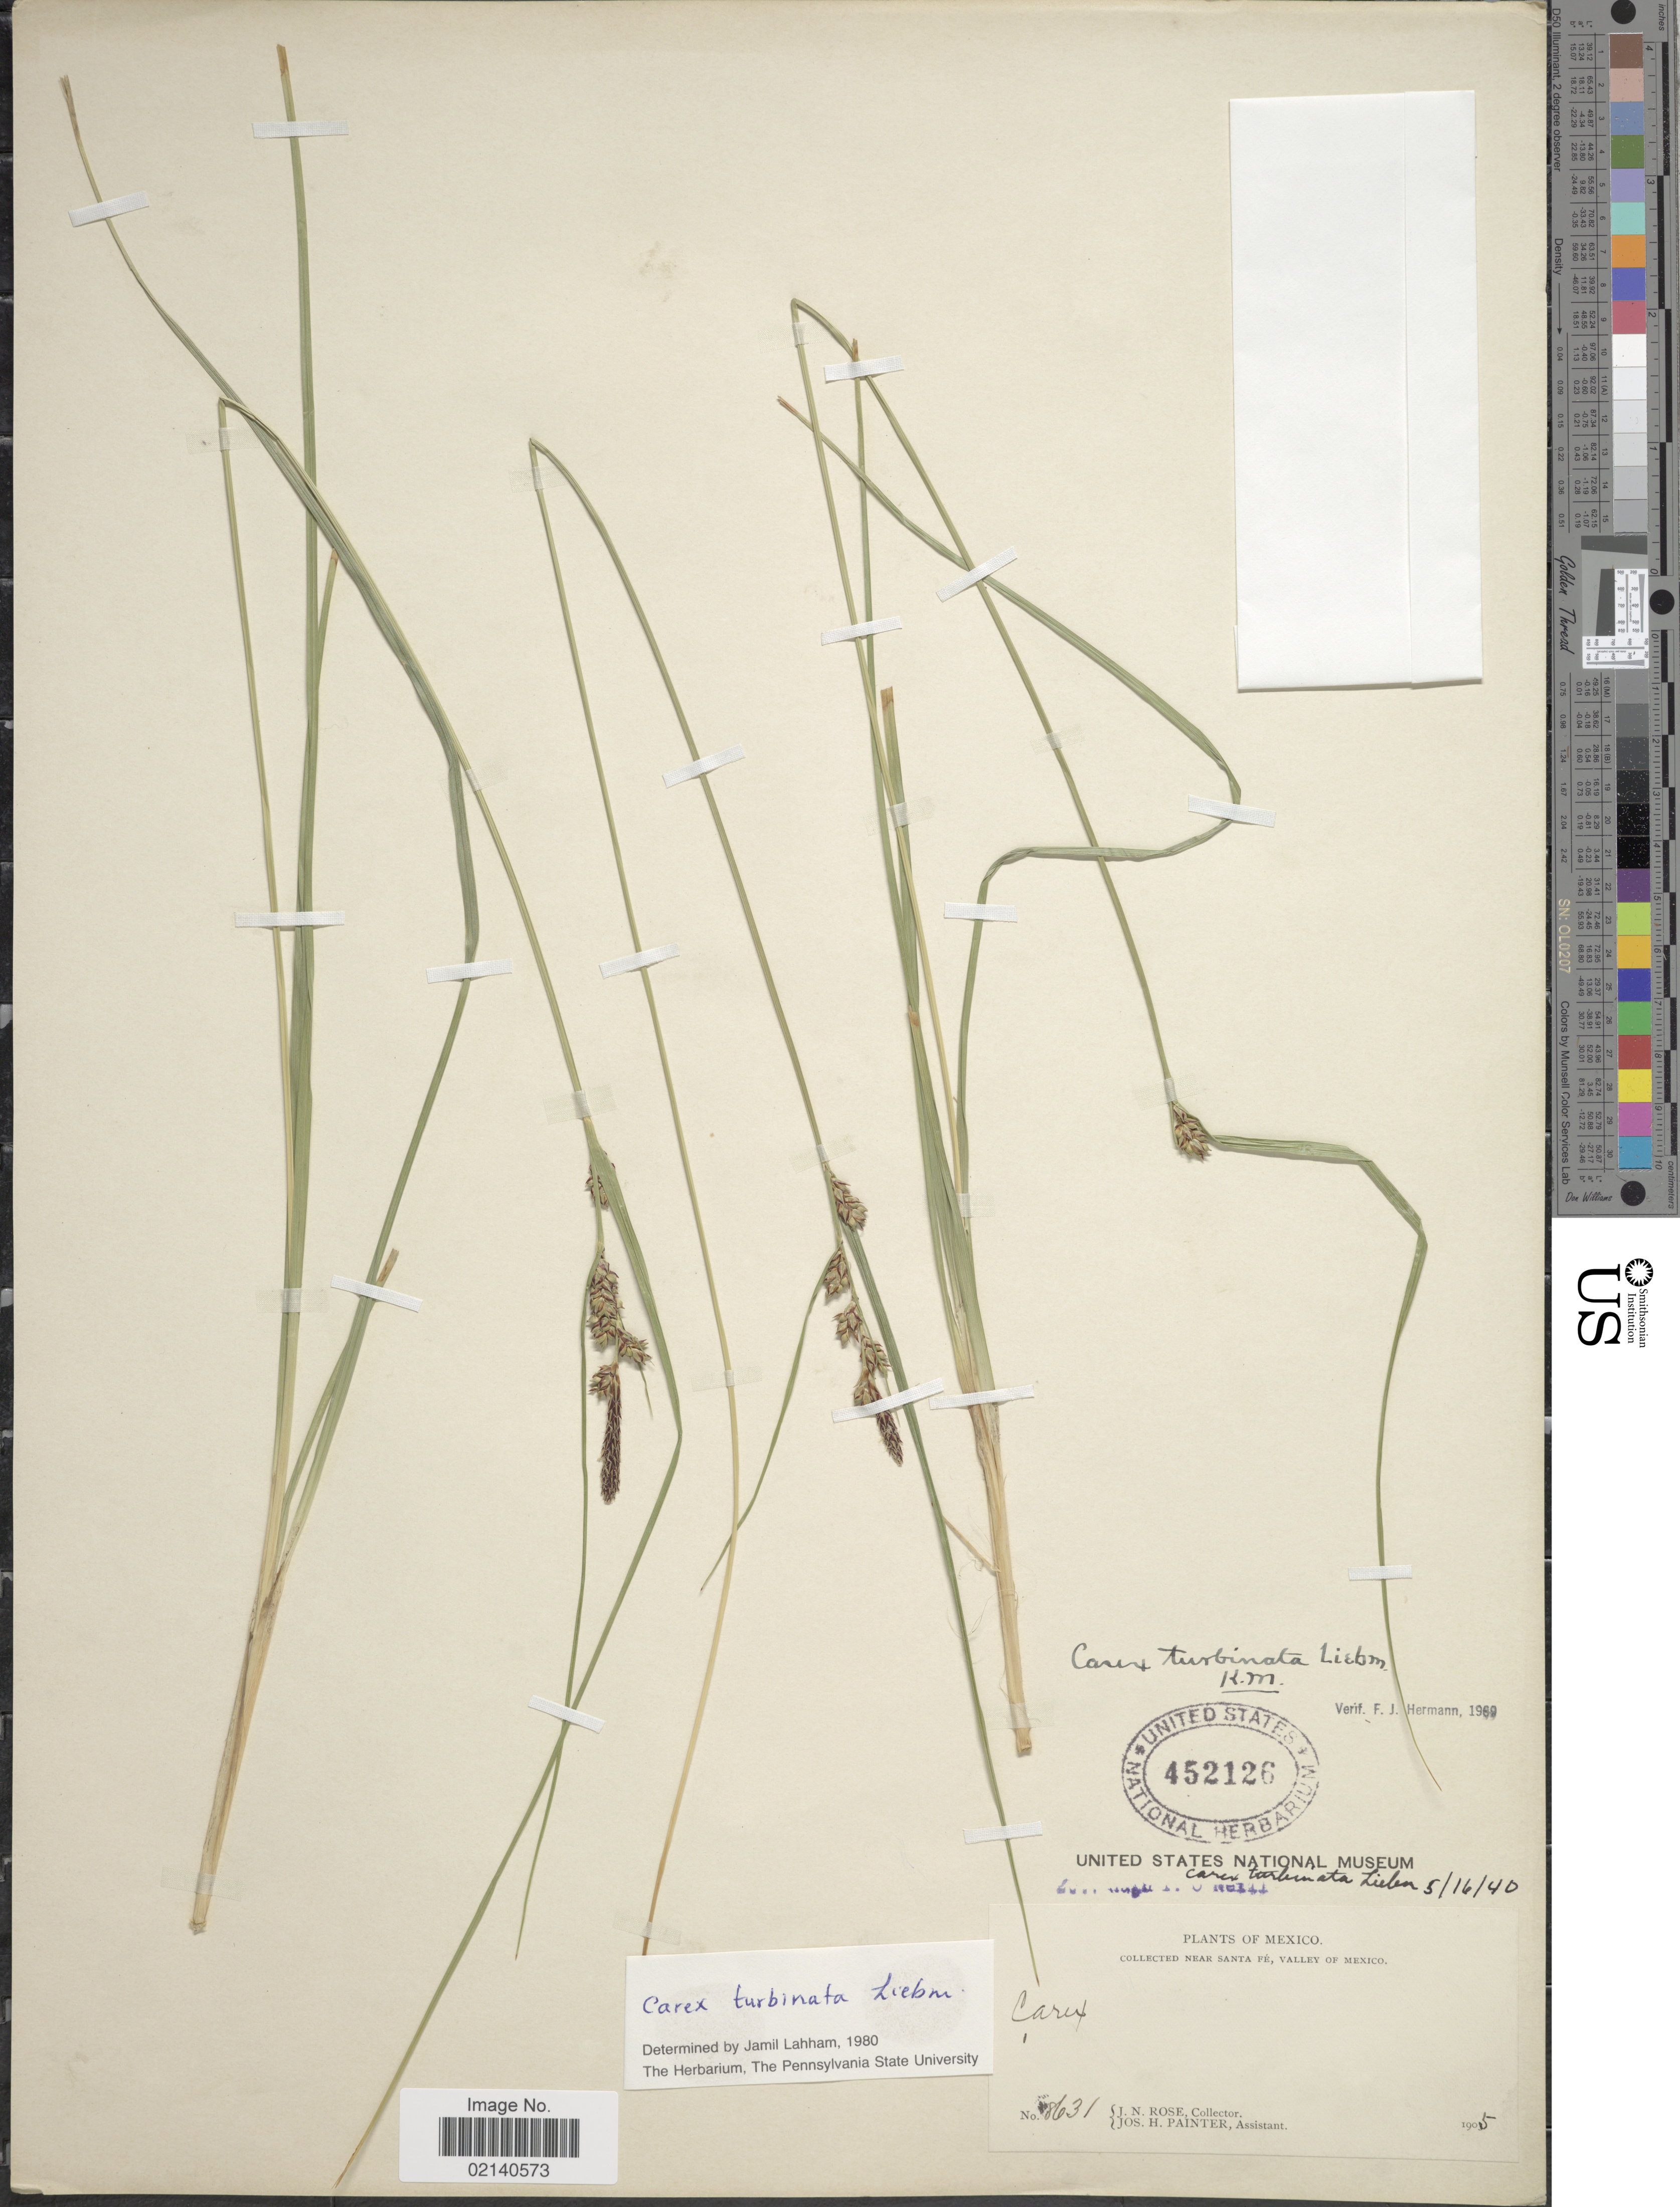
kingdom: Plantae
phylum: Tracheophyta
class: Liliopsida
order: Poales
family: Cyperaceae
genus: Carex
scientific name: Carex turbinata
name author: Liebm.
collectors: J. N. Rose & J. H. Painter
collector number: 8631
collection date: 1905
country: Mexico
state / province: México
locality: Near Santa Fe, Valley of Mexico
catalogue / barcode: US 452126